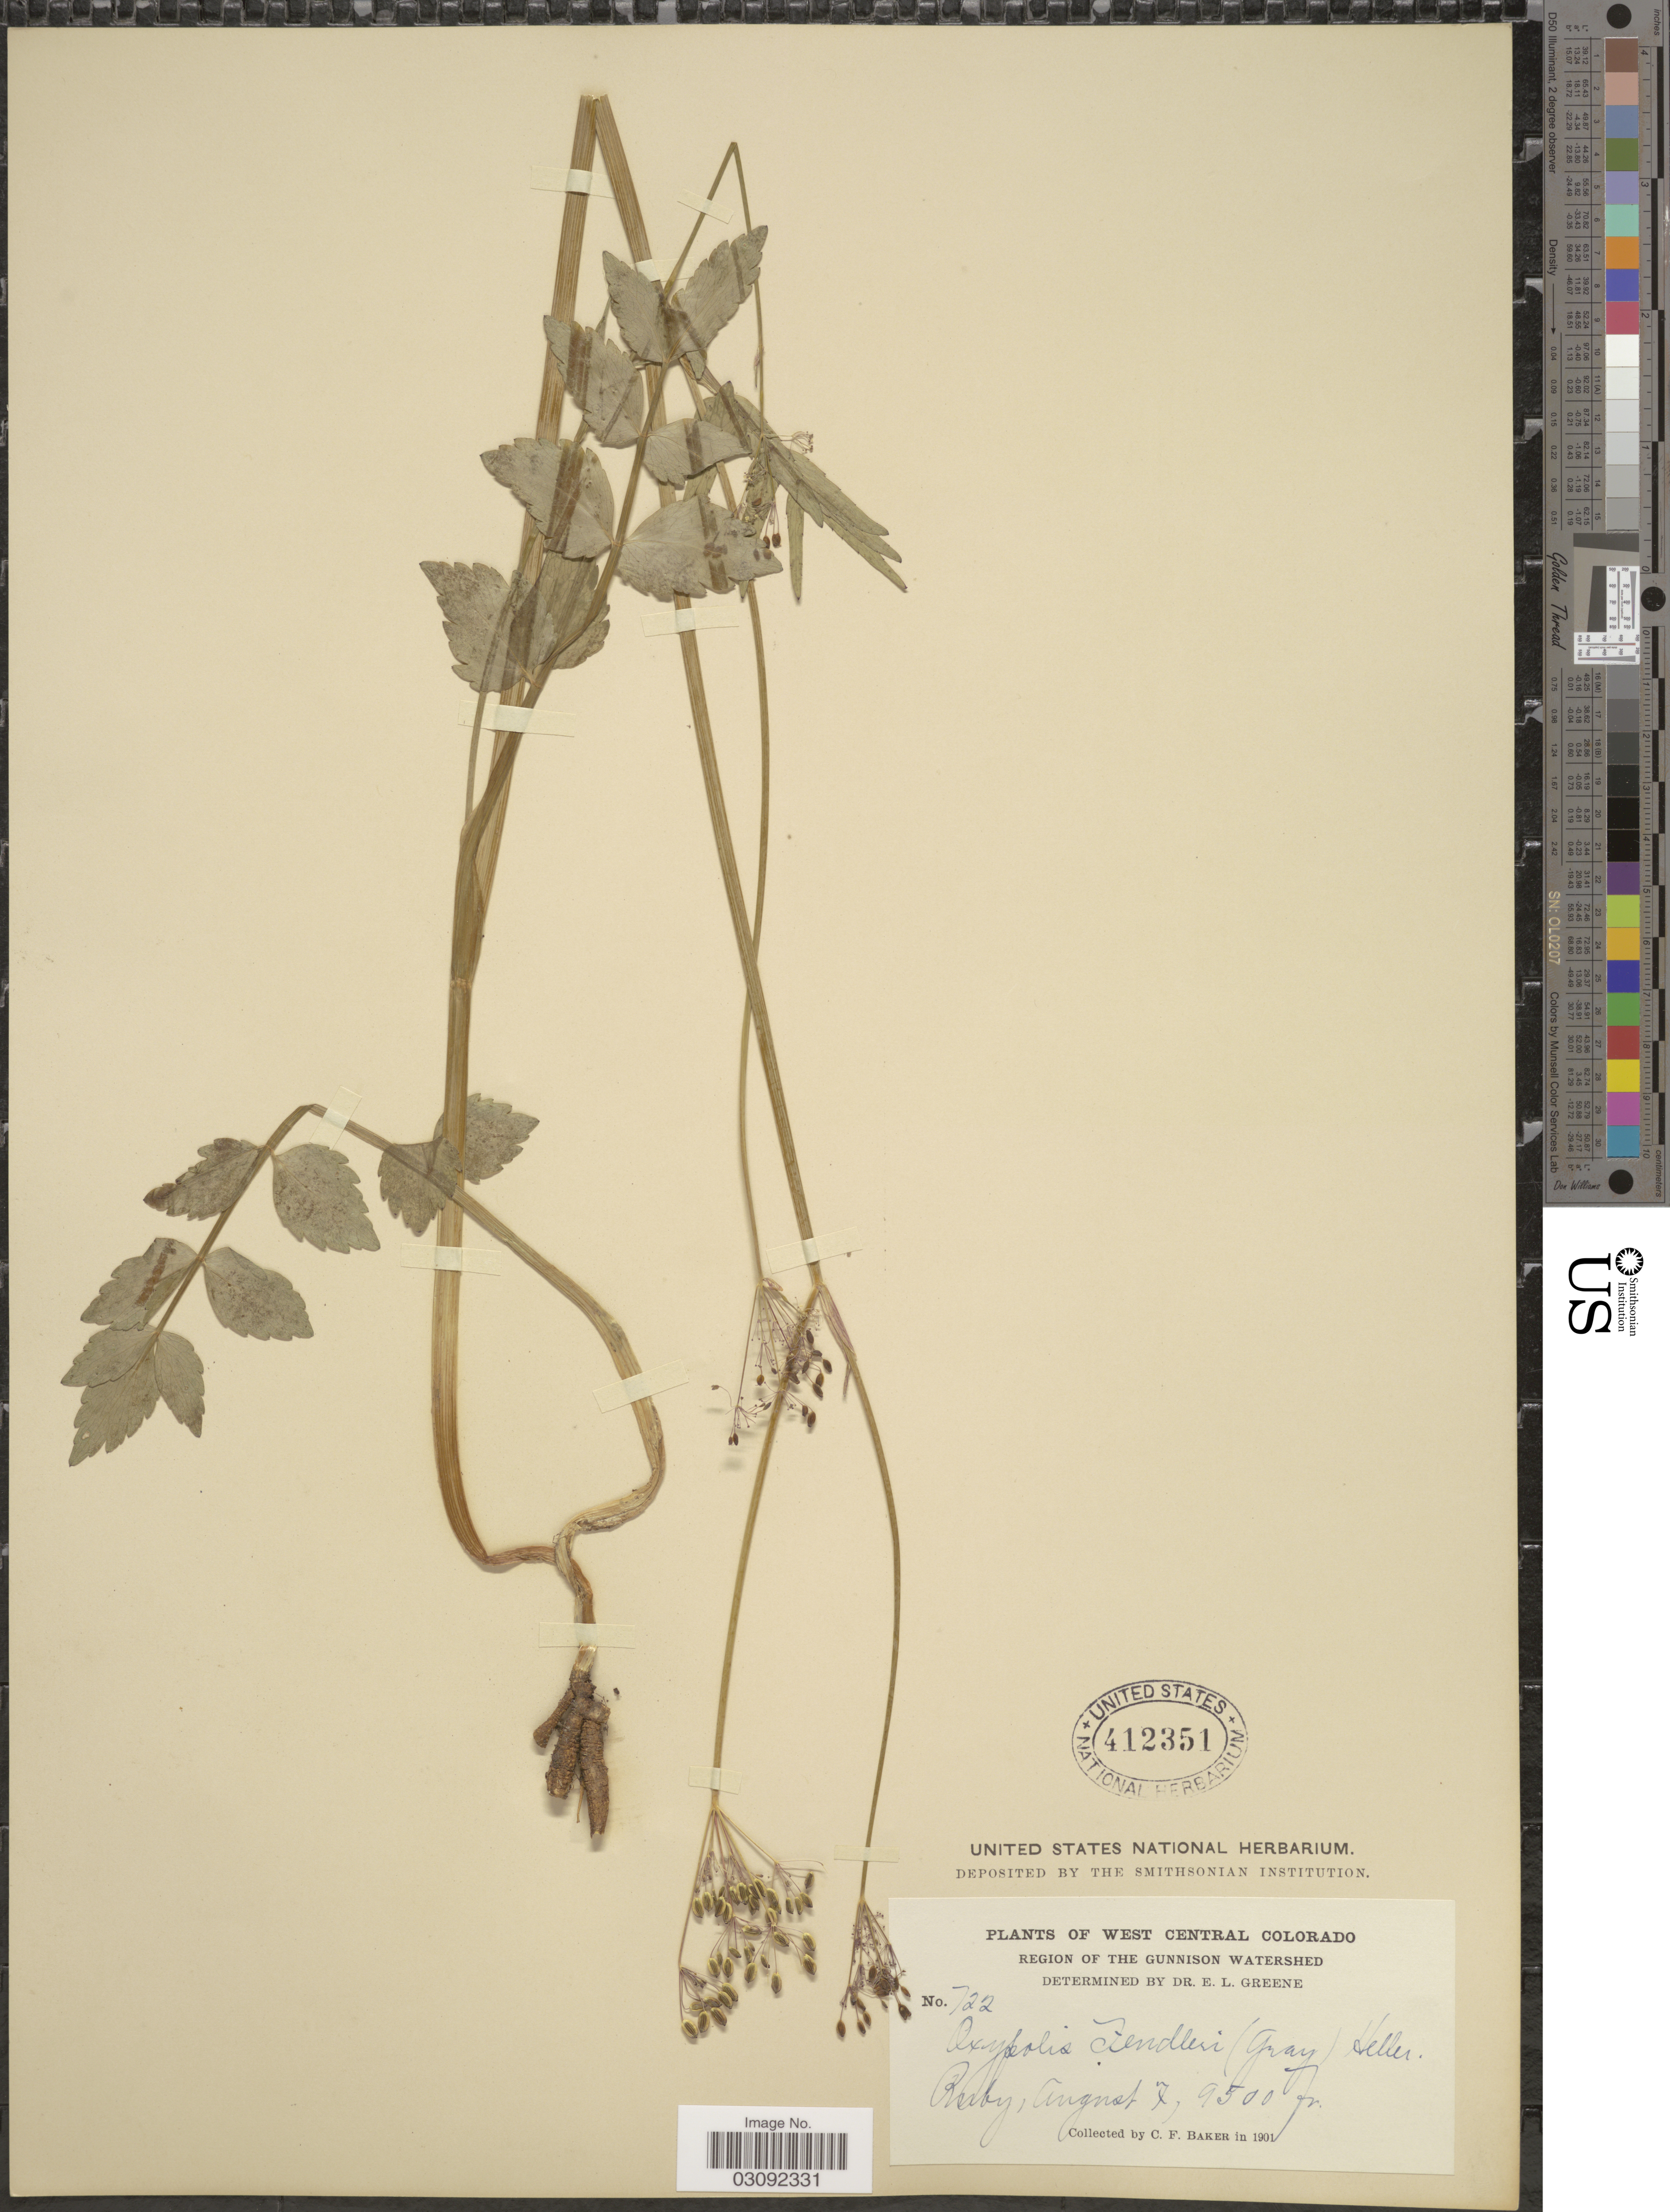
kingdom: Plantae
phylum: Tracheophyta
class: Magnoliopsida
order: Apiales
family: Apiaceae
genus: Oxypolis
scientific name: Oxypolis fendleri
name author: (A. Gray) A. Heller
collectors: C. F. Baker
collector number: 722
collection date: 1901-08-07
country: United States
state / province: Colorado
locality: West Central Colorado. Region of the Gunnison Watershed. Ruby.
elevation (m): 2896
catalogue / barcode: US 412351